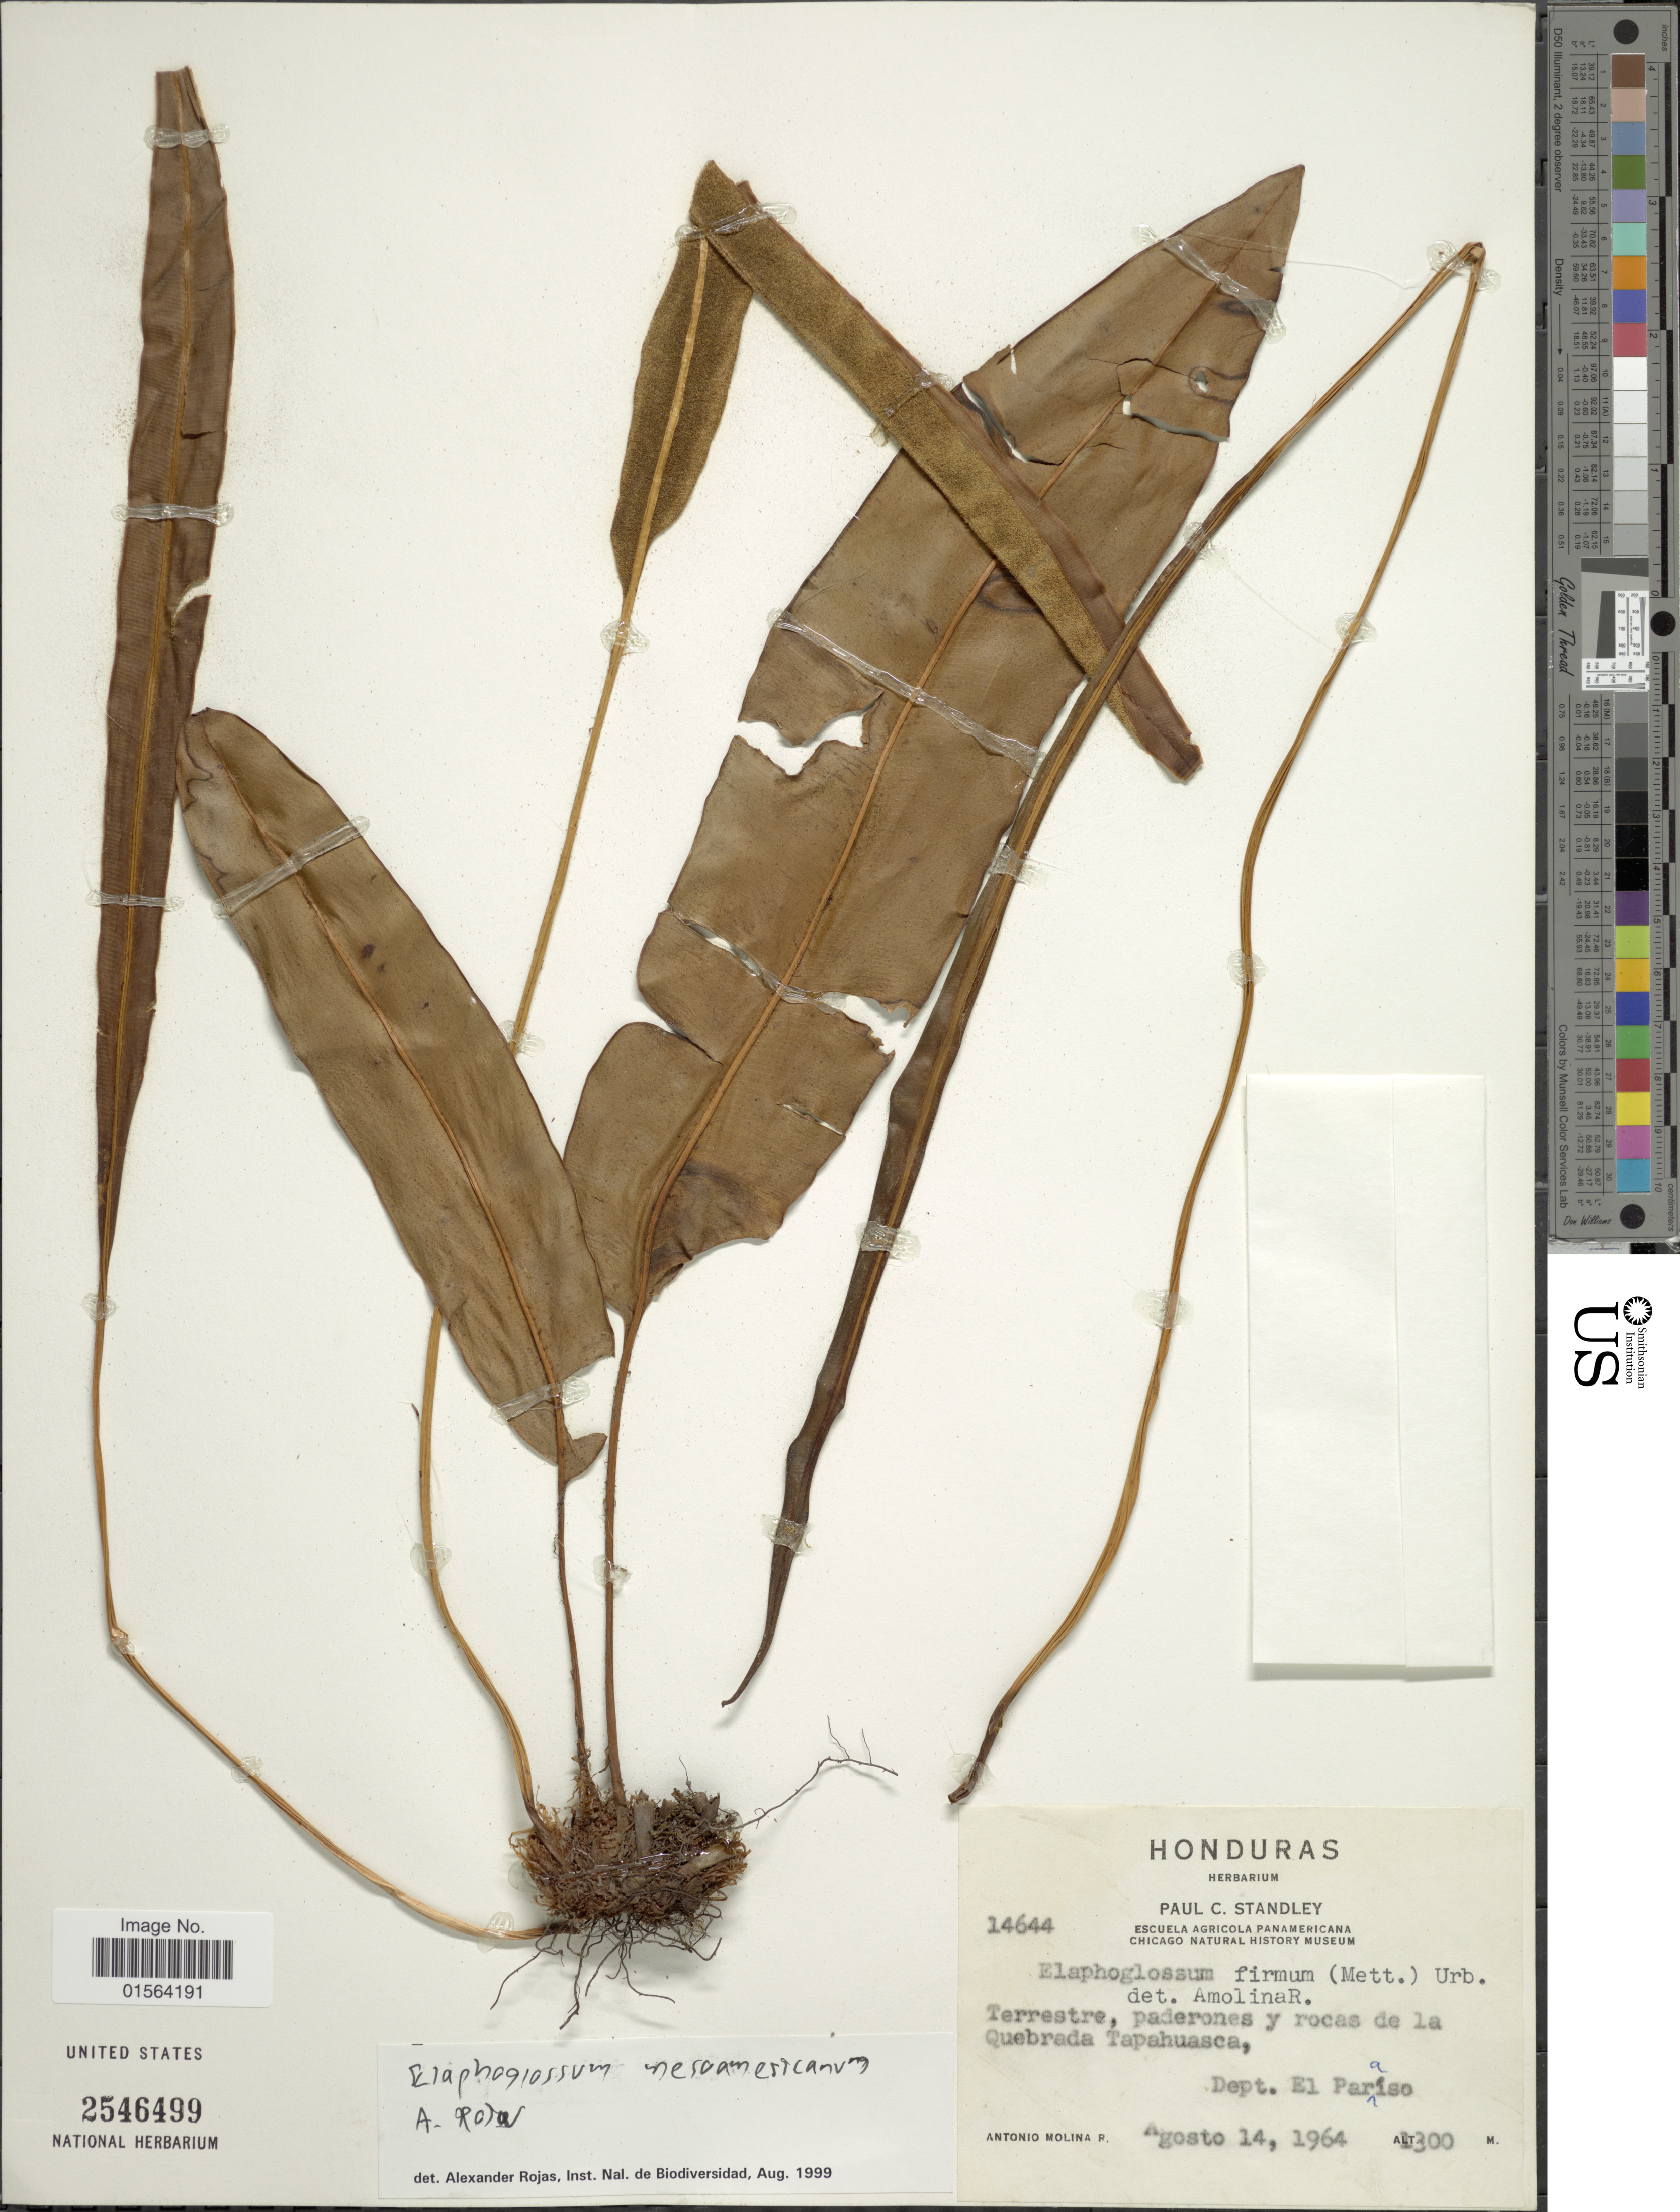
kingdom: Plantae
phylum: Tracheophyta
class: Polypodiopsida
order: Polypodiales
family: Dryopteridaceae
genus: Elaphoglossum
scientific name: Elaphoglossum latifolium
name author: (Sw.) J. Sm.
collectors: A. Molina R.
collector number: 14644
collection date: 1964-08-14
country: Honduras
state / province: El Paraíso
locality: Paderones y rocas de la Quebrada Tapahuasca, Dept. El Paraiso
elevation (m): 1300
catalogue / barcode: US 2546499